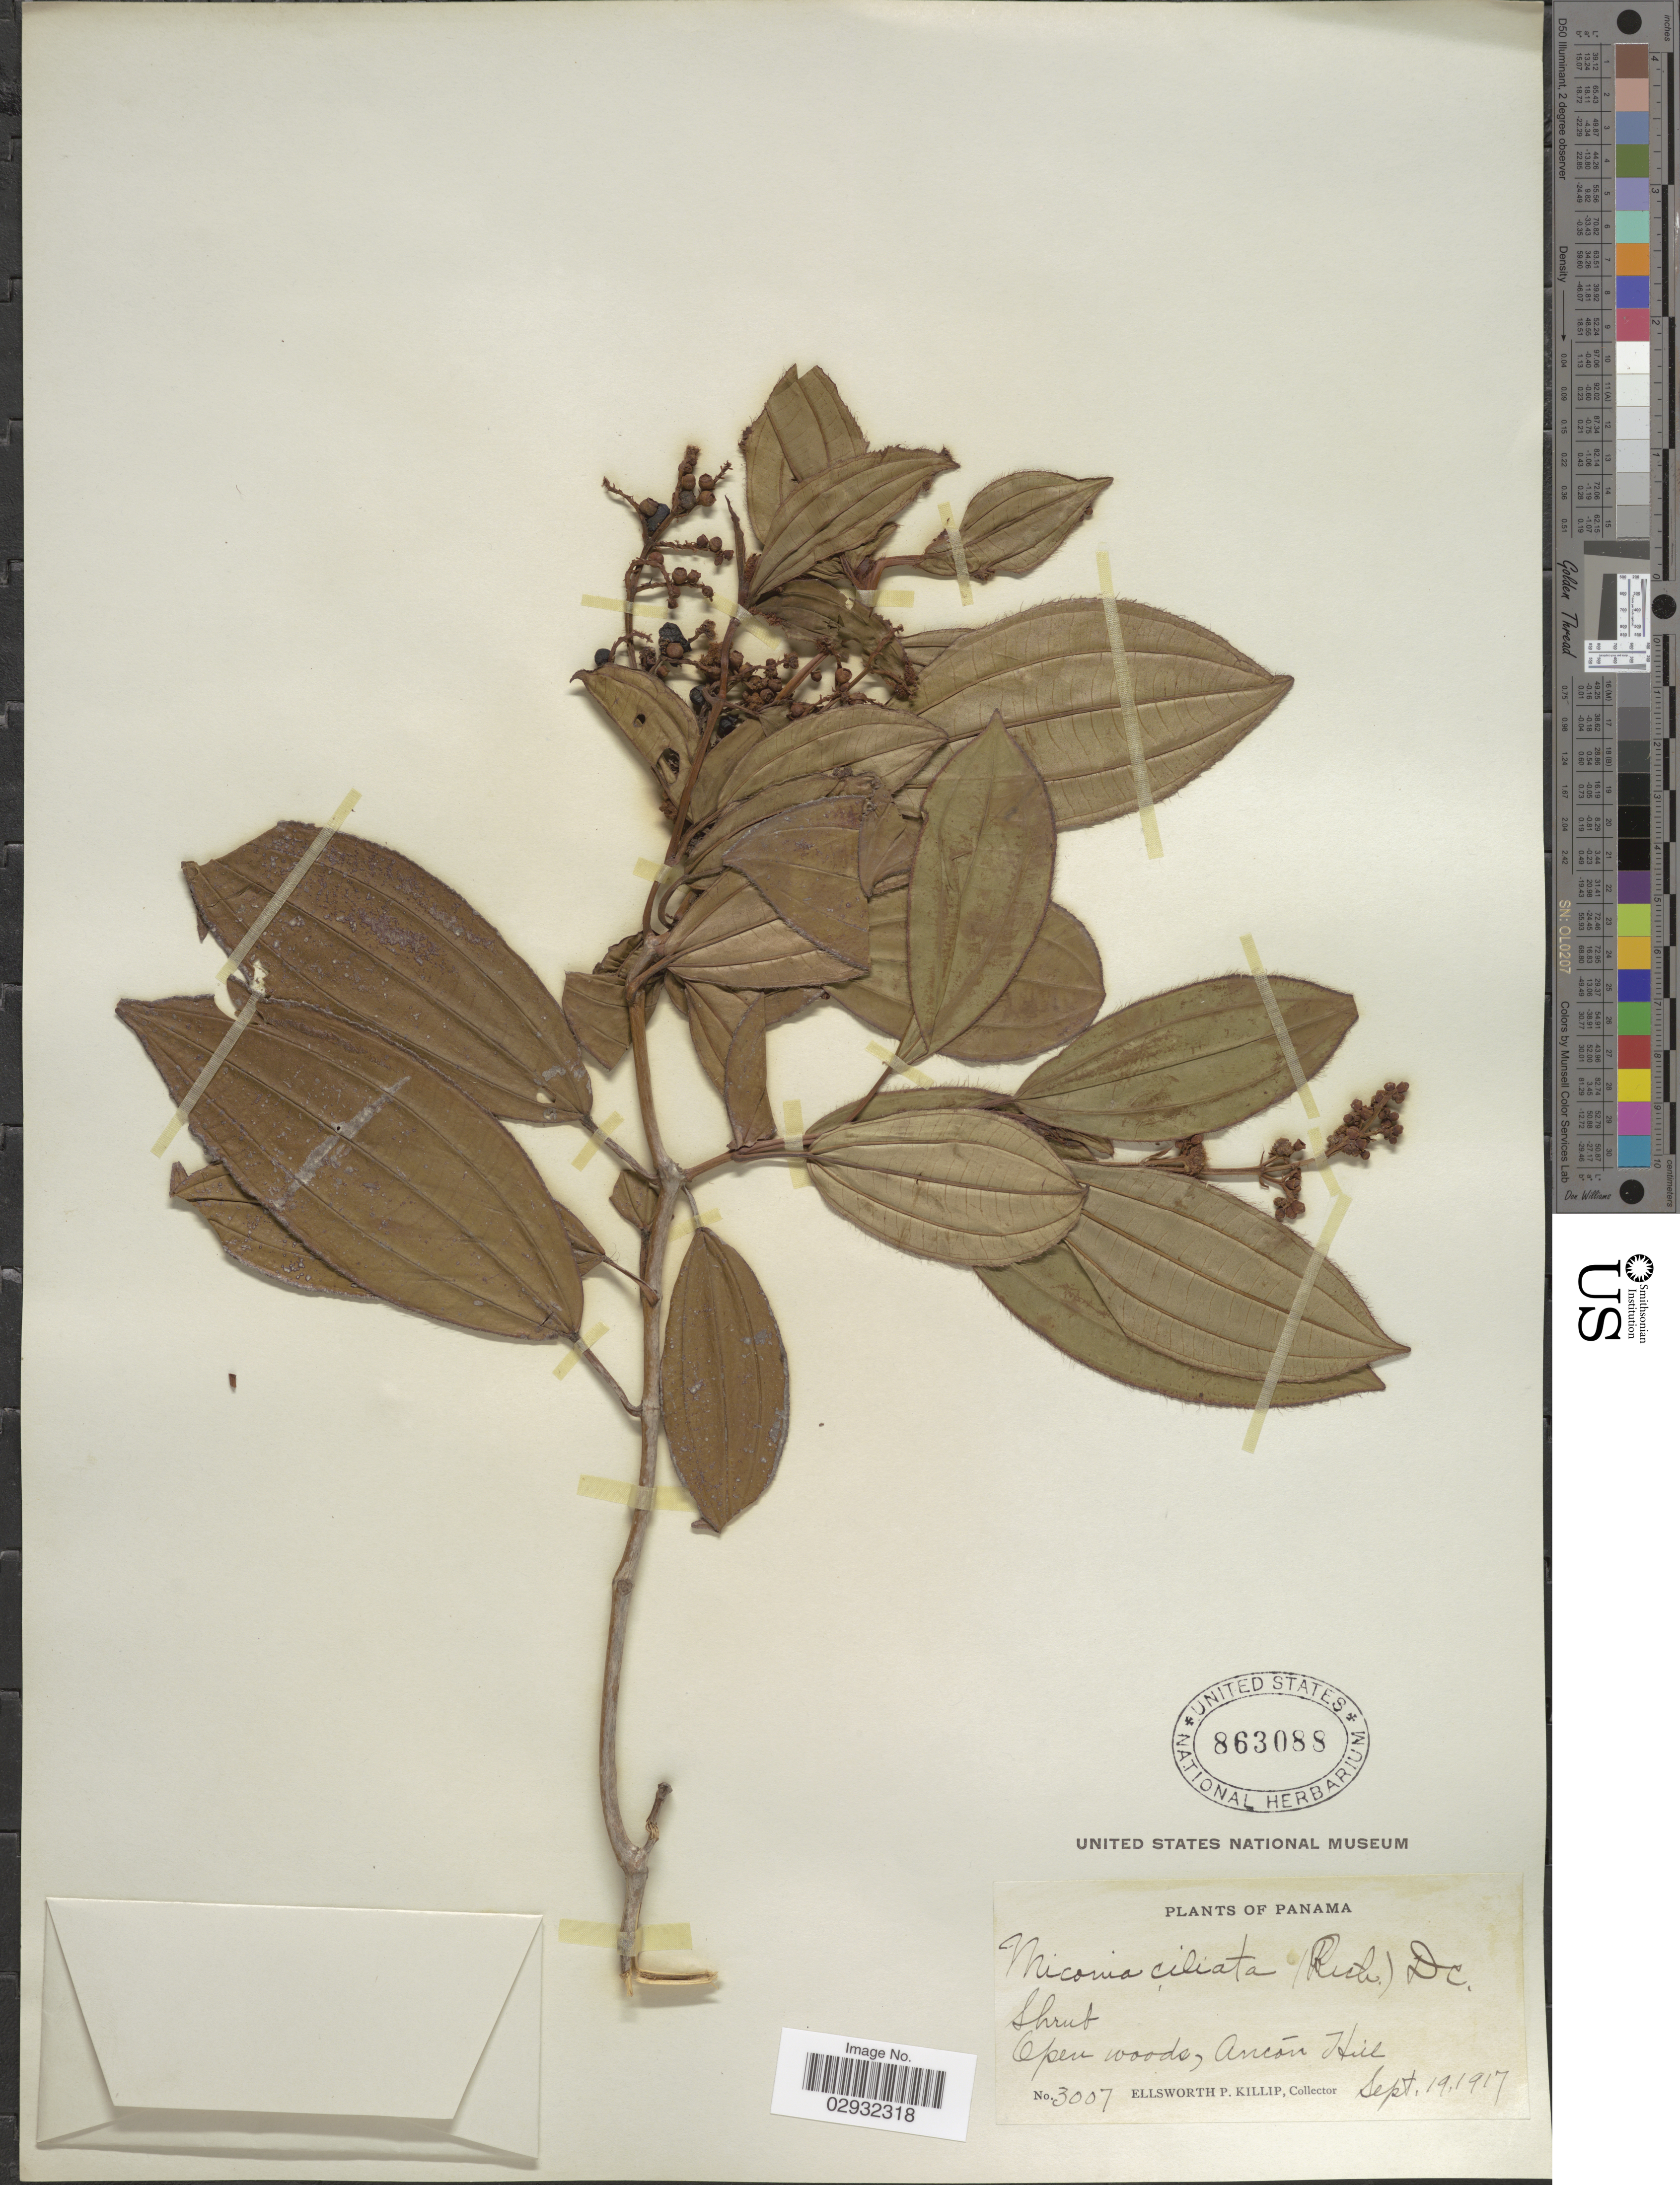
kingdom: Plantae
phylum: Tracheophyta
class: Magnoliopsida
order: Myrtales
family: Melastomataceae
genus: Miconia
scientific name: Miconia ciliata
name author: (Rich.) DC.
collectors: E. P. Killip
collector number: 3007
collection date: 1917-09-19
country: Panama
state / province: Panamá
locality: Open woods, Ancón Hill.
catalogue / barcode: US 863088